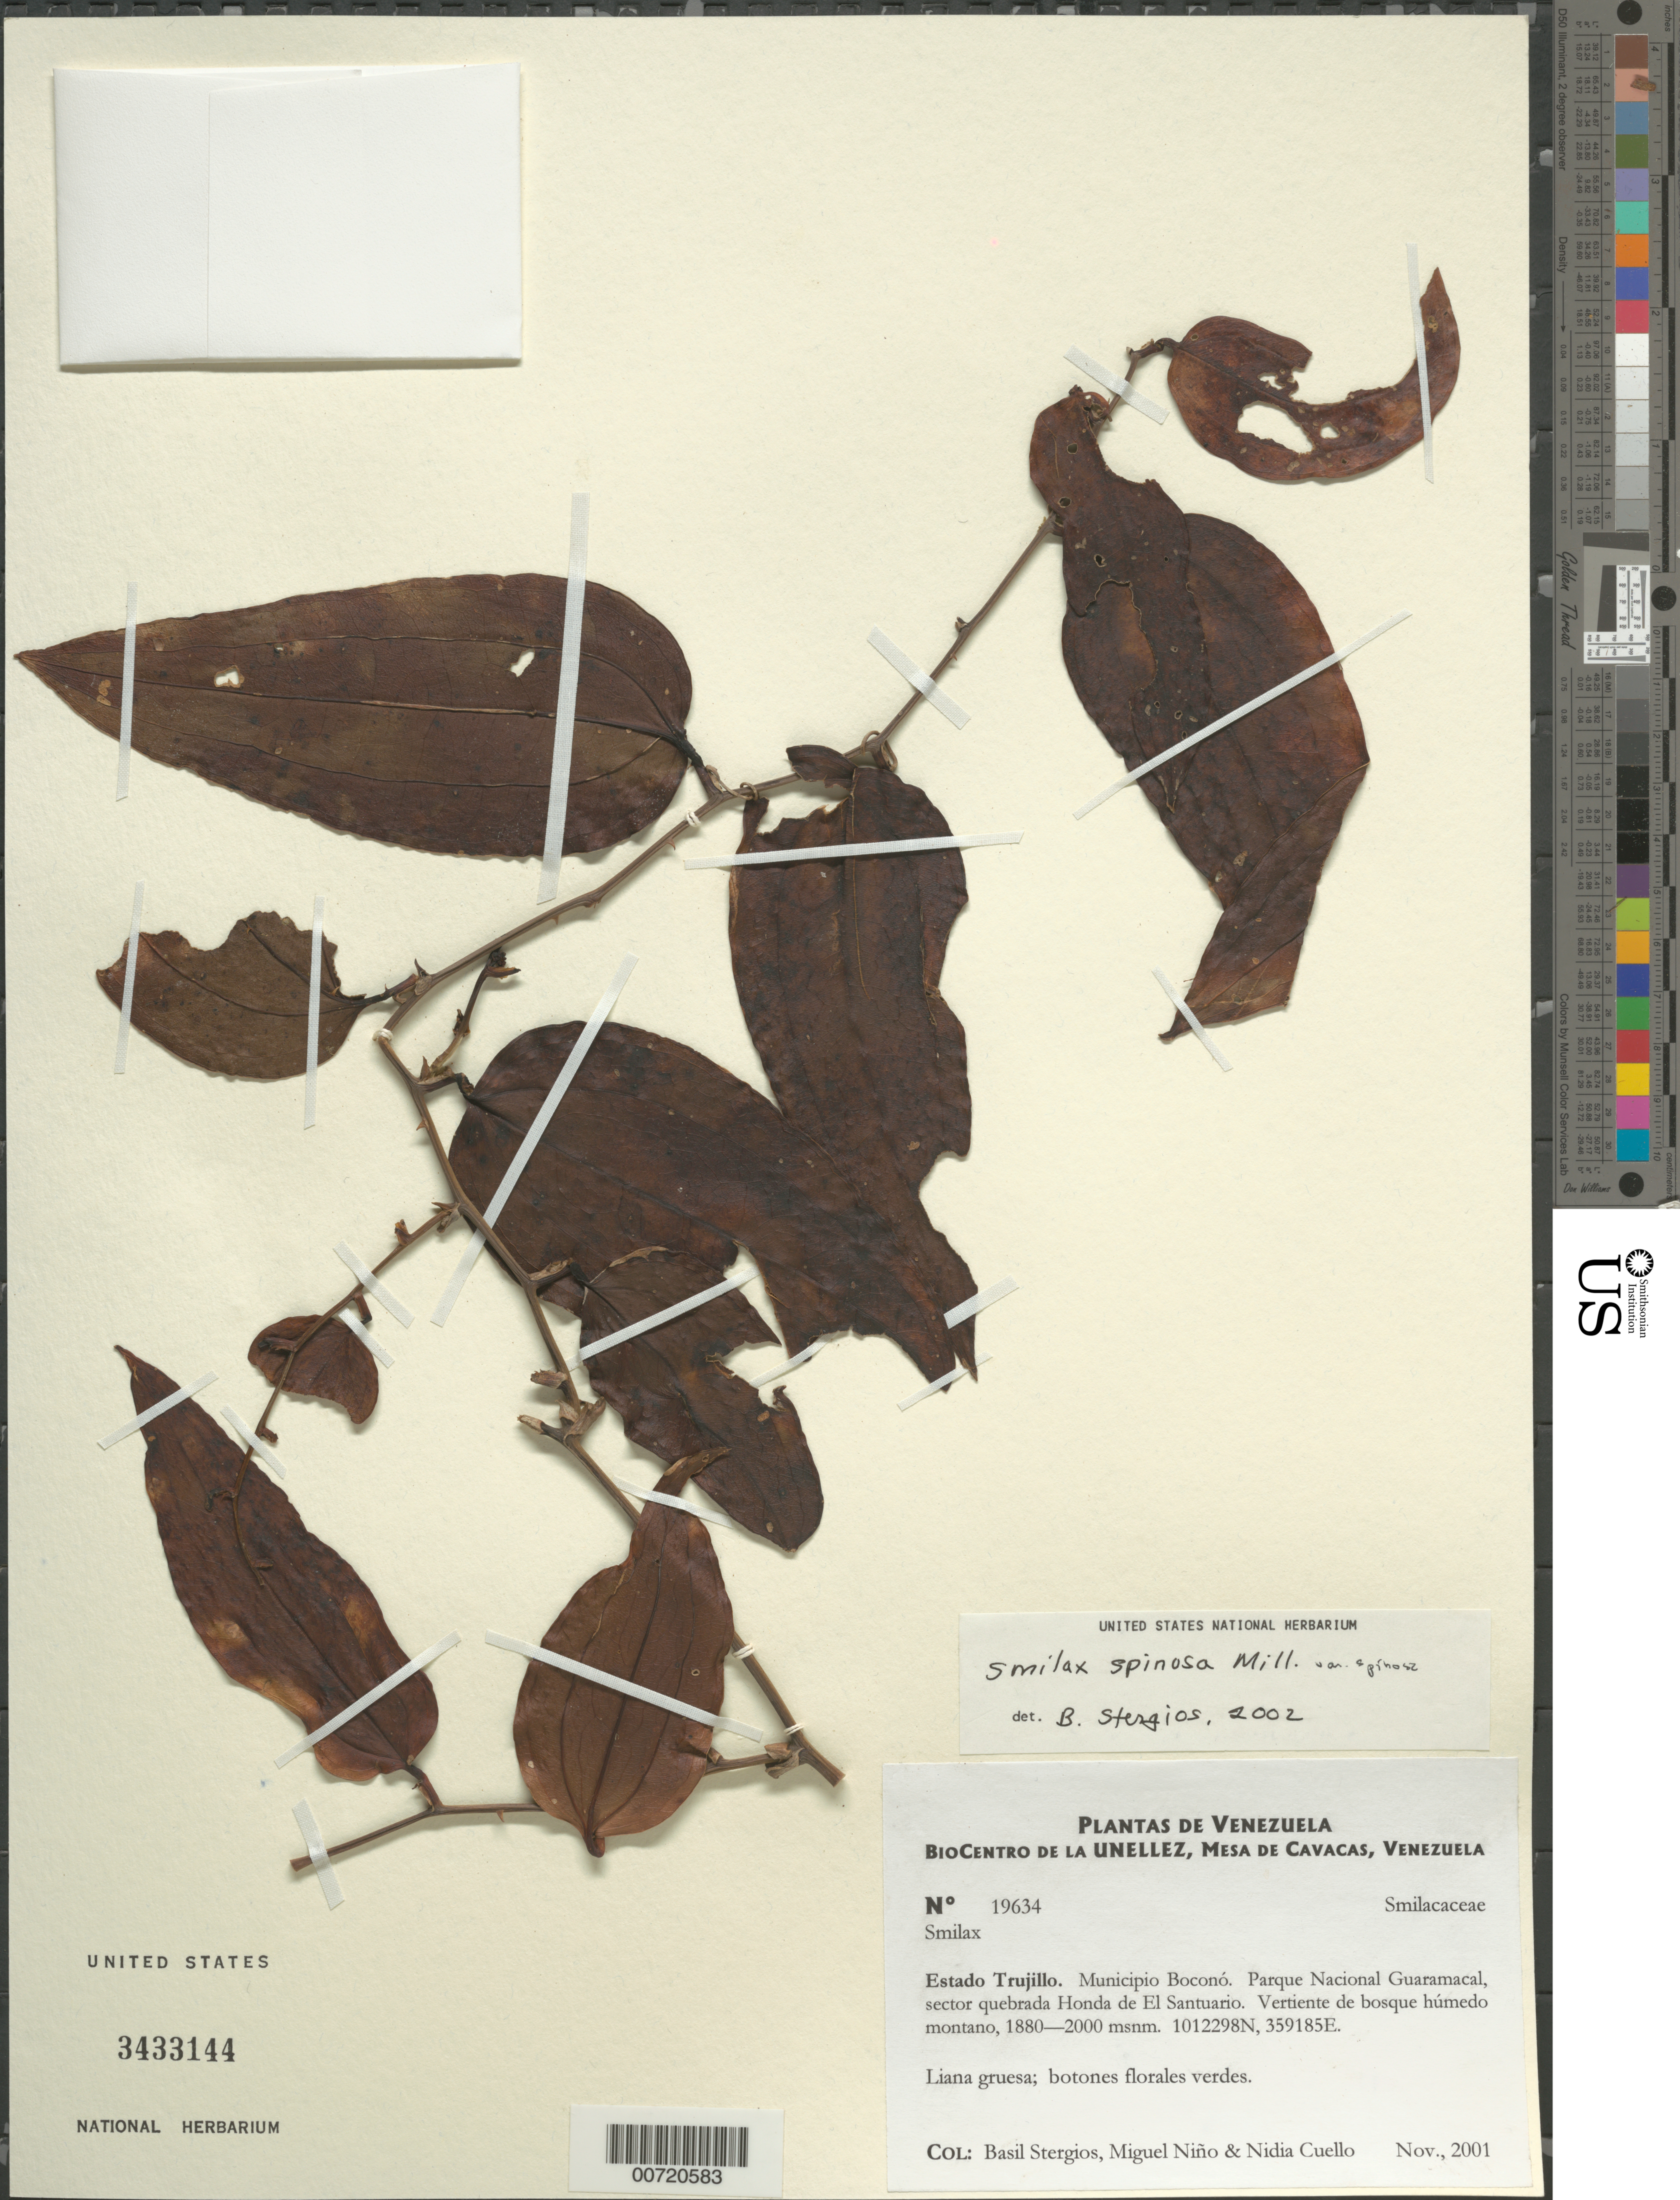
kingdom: Plantae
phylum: Tracheophyta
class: Liliopsida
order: Liliales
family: Smilacaceae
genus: Smilax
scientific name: Smilax spinosa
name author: Mill.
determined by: Dorr, L. J., (BOT), Smithsonian Institution - National Museum of Natural History (UNITED STATES)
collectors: B. G. Stergios, S. M. Niño & N. L. Cuello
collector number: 19634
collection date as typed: Nov 2001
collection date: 2001-11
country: Venezuela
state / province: Trujillo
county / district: Boconó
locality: Parque Nacional Guaramacal. Sector quebrada Honda de El Santuario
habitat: Vertiente de bosque húmedo montano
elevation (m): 1880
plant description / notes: PORT, US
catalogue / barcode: US 3433144